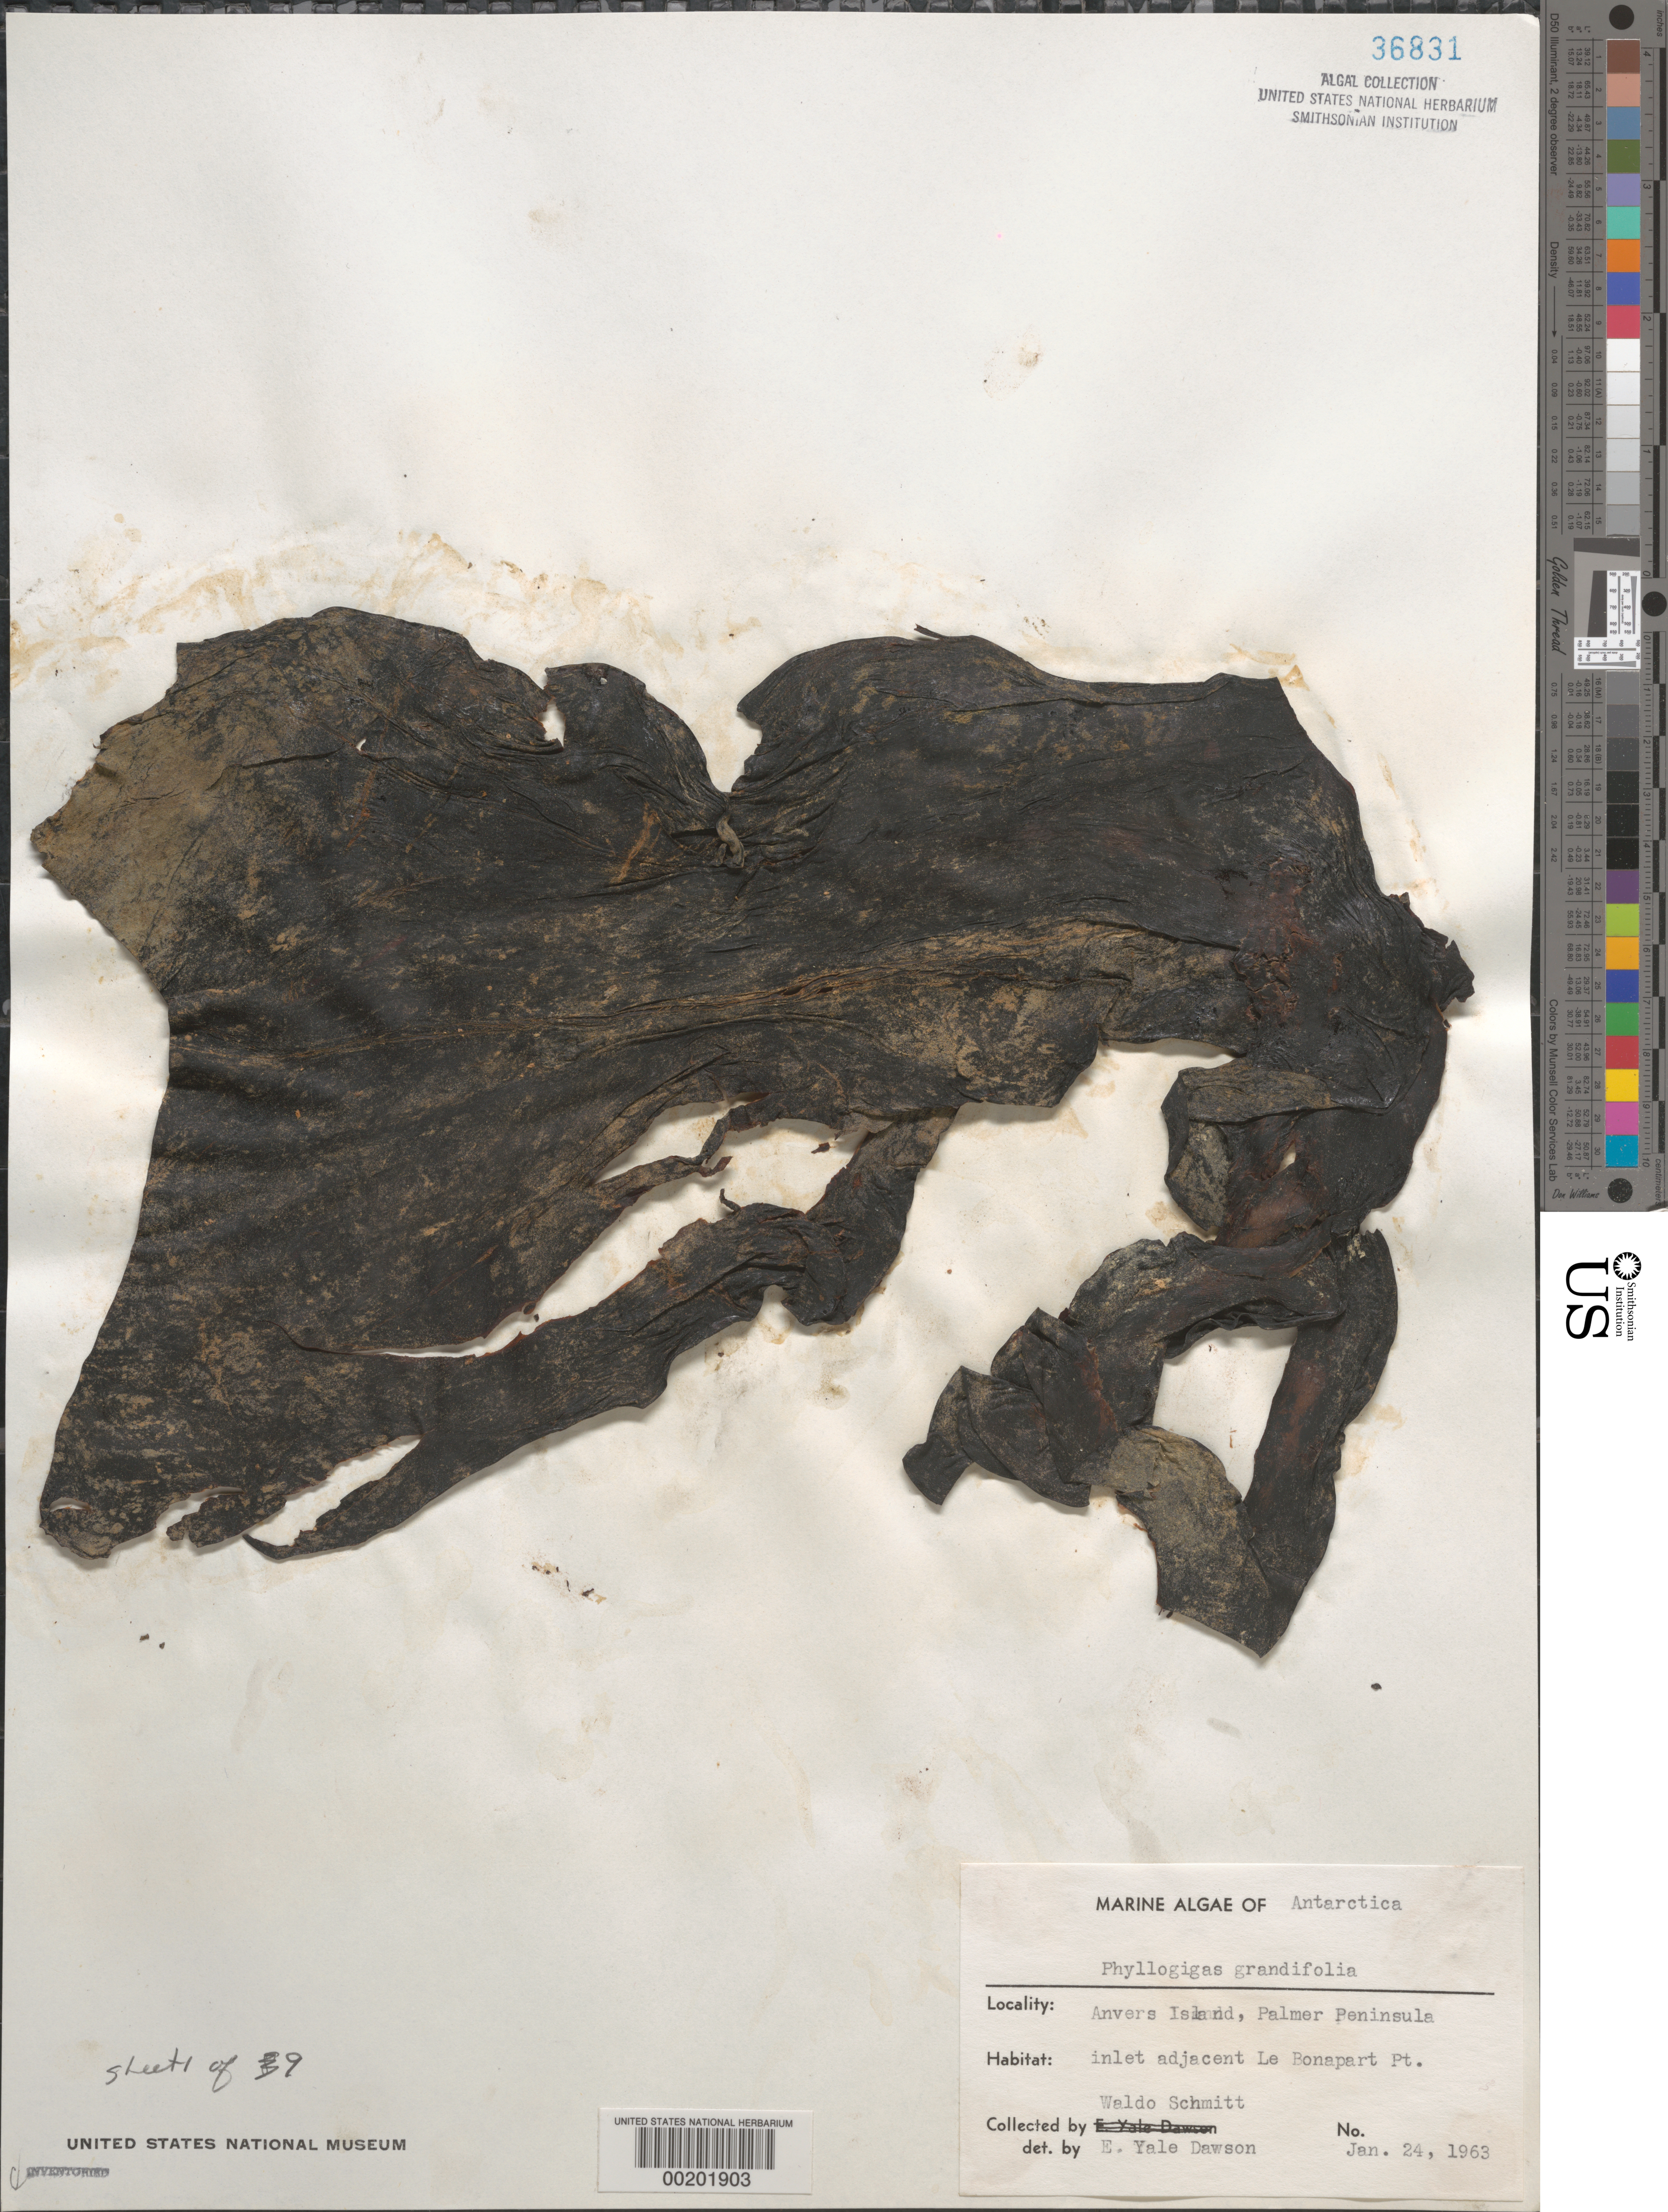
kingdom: Chromista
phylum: Ochrophyta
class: Phaeophyceae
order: Desmarestiales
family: Desmarestiaceae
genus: Himantothallus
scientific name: Himantothallus grandifolius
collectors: W. L. Schmitt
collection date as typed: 24 Jan 1963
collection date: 1963-01-24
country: Antarctica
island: Anvers Island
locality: Inlet adjacent to Le Bonaparte Point, Antarctic Peninsula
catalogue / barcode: US 36831